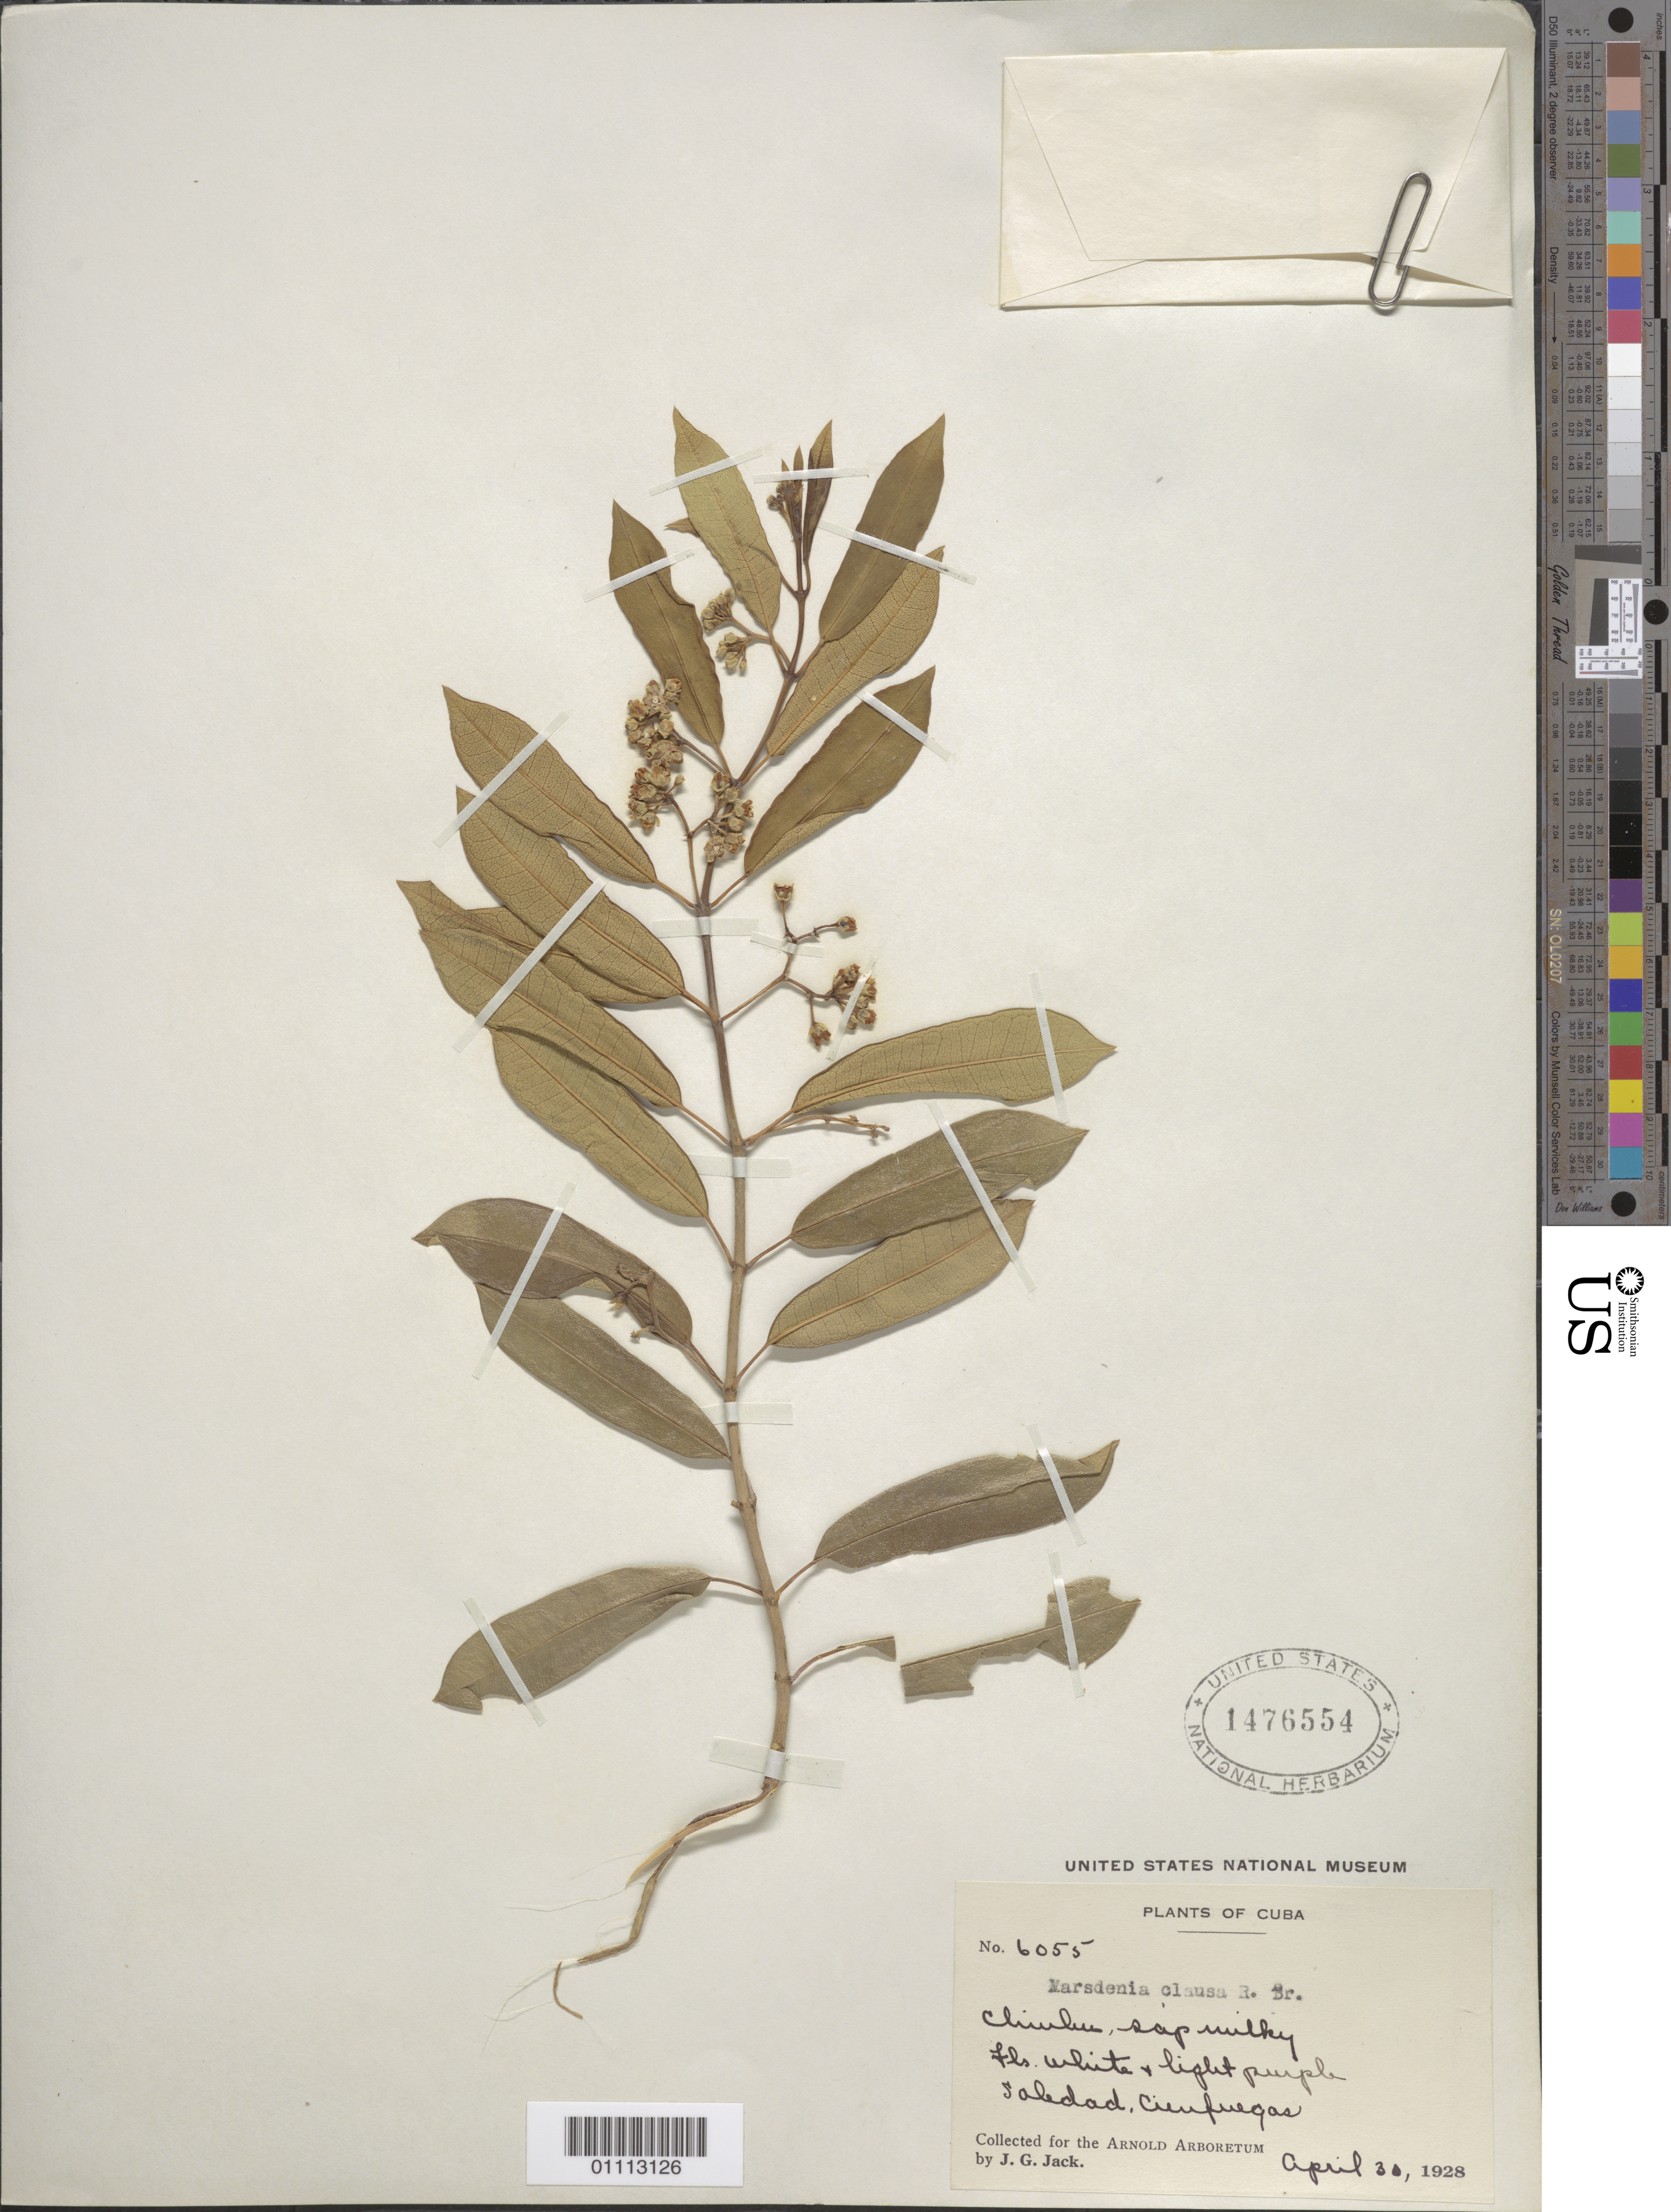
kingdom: Plantae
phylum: Tracheophyta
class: Magnoliopsida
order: Gentianales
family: Apocynaceae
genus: Marsdenia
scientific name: Marsdenia clausa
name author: R. Br.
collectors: J. G. Jack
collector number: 6055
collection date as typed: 30 Apr 1928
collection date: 1928-04-30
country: Cuba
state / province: Cienfuegos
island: Cuba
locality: Soledad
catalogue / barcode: US 1476554